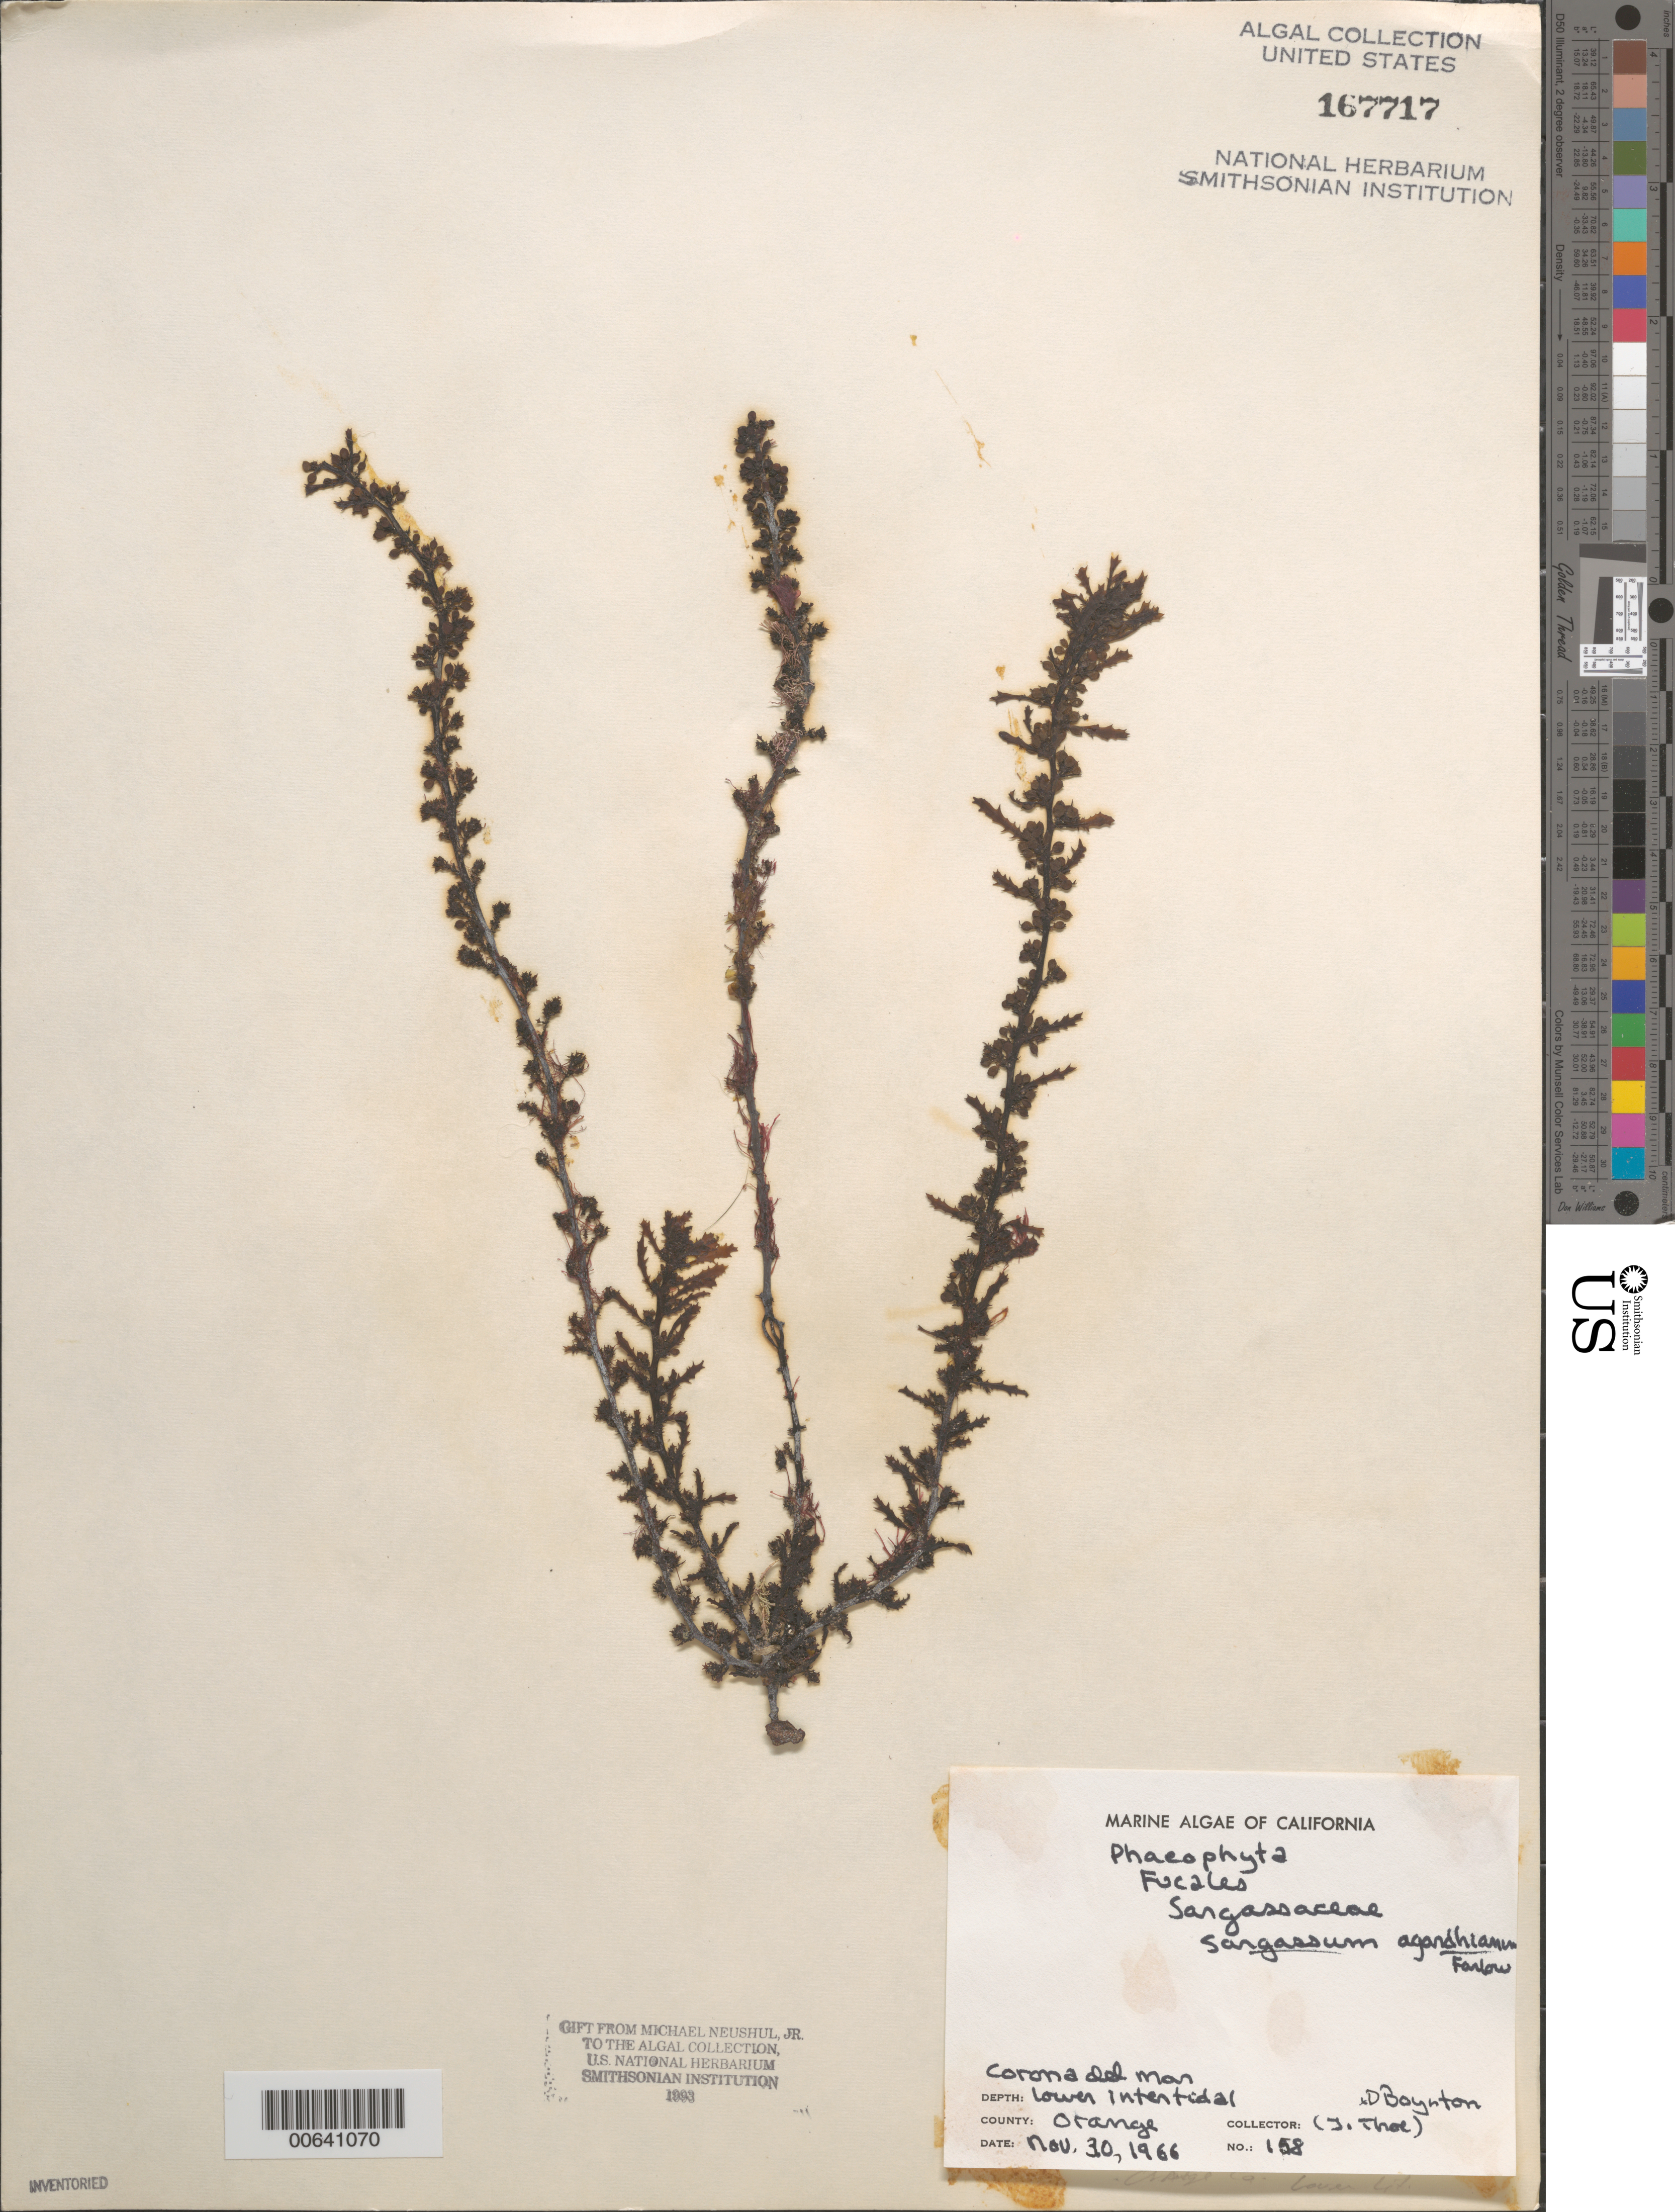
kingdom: Chromista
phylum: Ochrophyta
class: Phaeophyceae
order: Fucales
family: Sargassaceae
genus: Sargassum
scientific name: Sargassum agardhianum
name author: Farl. in J. Agardh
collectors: D. Boynton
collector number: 158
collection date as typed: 30 Nov 1966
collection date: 1966-11-30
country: United States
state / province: California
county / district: Orange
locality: Corona del Mar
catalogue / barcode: US 167717